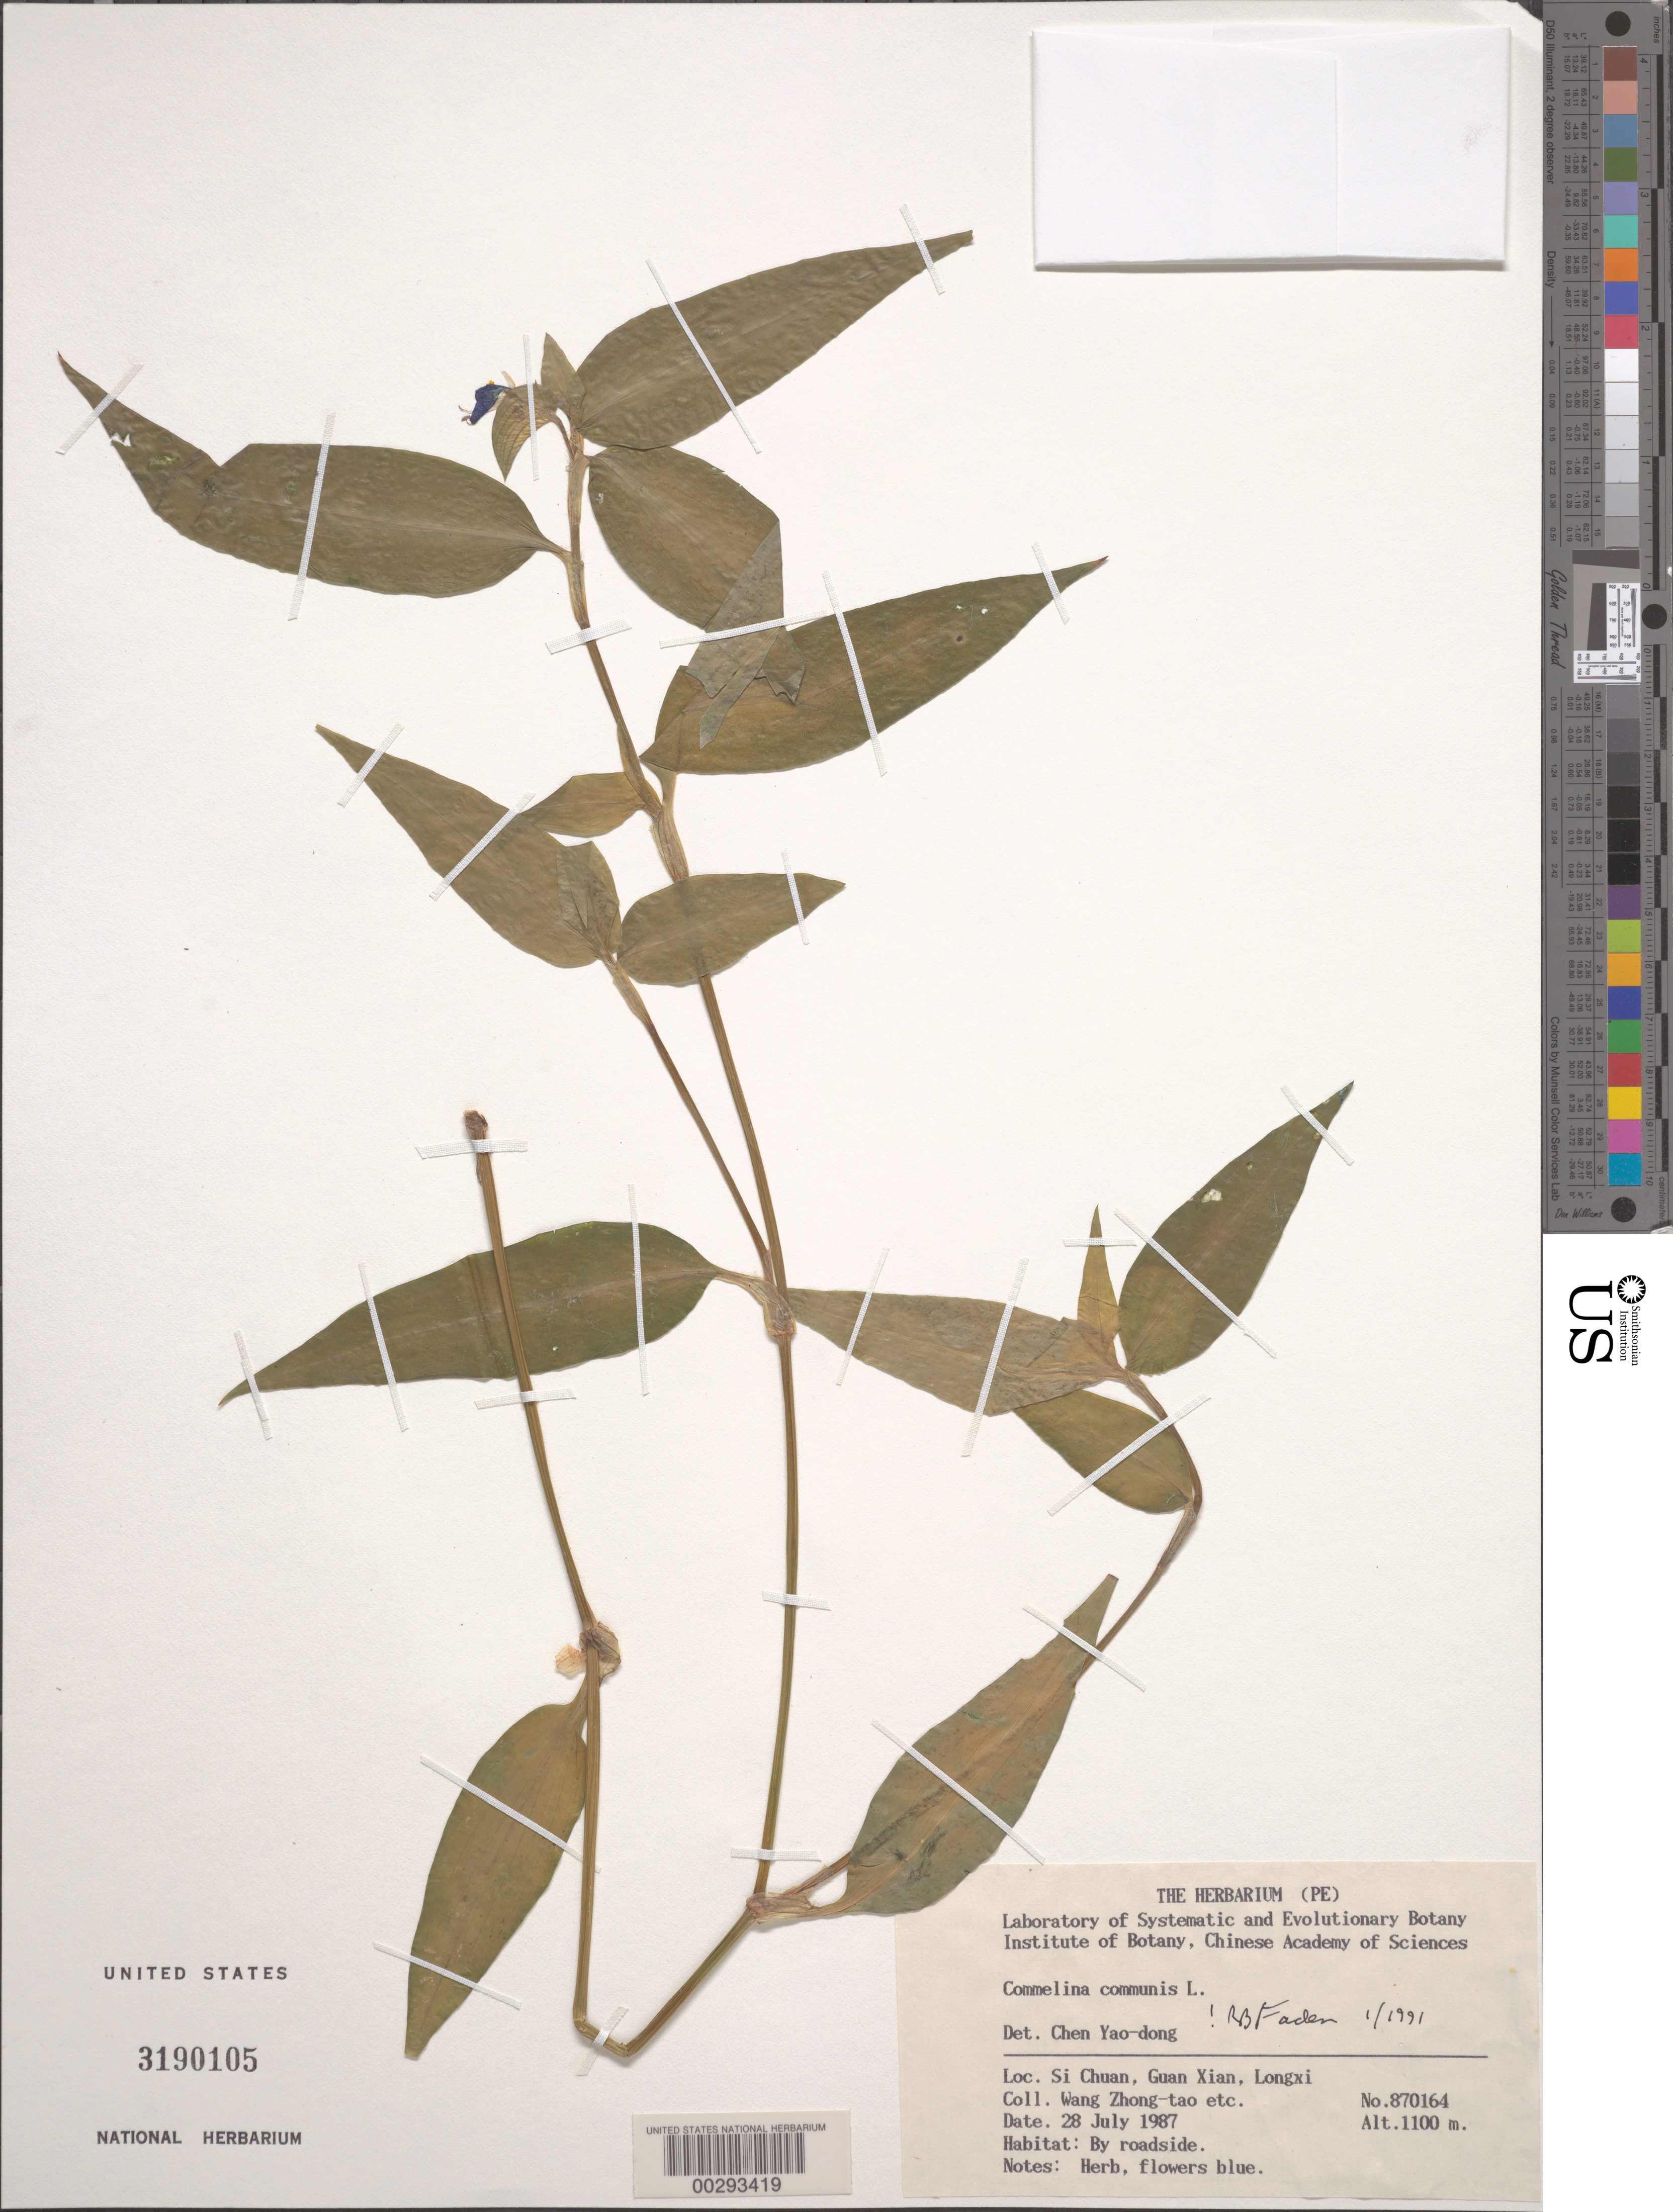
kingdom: Plantae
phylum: Tracheophyta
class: Liliopsida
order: Commelinales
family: Commelinaceae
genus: Commelina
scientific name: Commelina communis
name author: L.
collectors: W. Zhong-Tao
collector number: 870164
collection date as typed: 28 Jul 1987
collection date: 1987-07-28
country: China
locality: Si chuan, guan xian, longxi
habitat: By roadside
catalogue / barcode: US 3190105